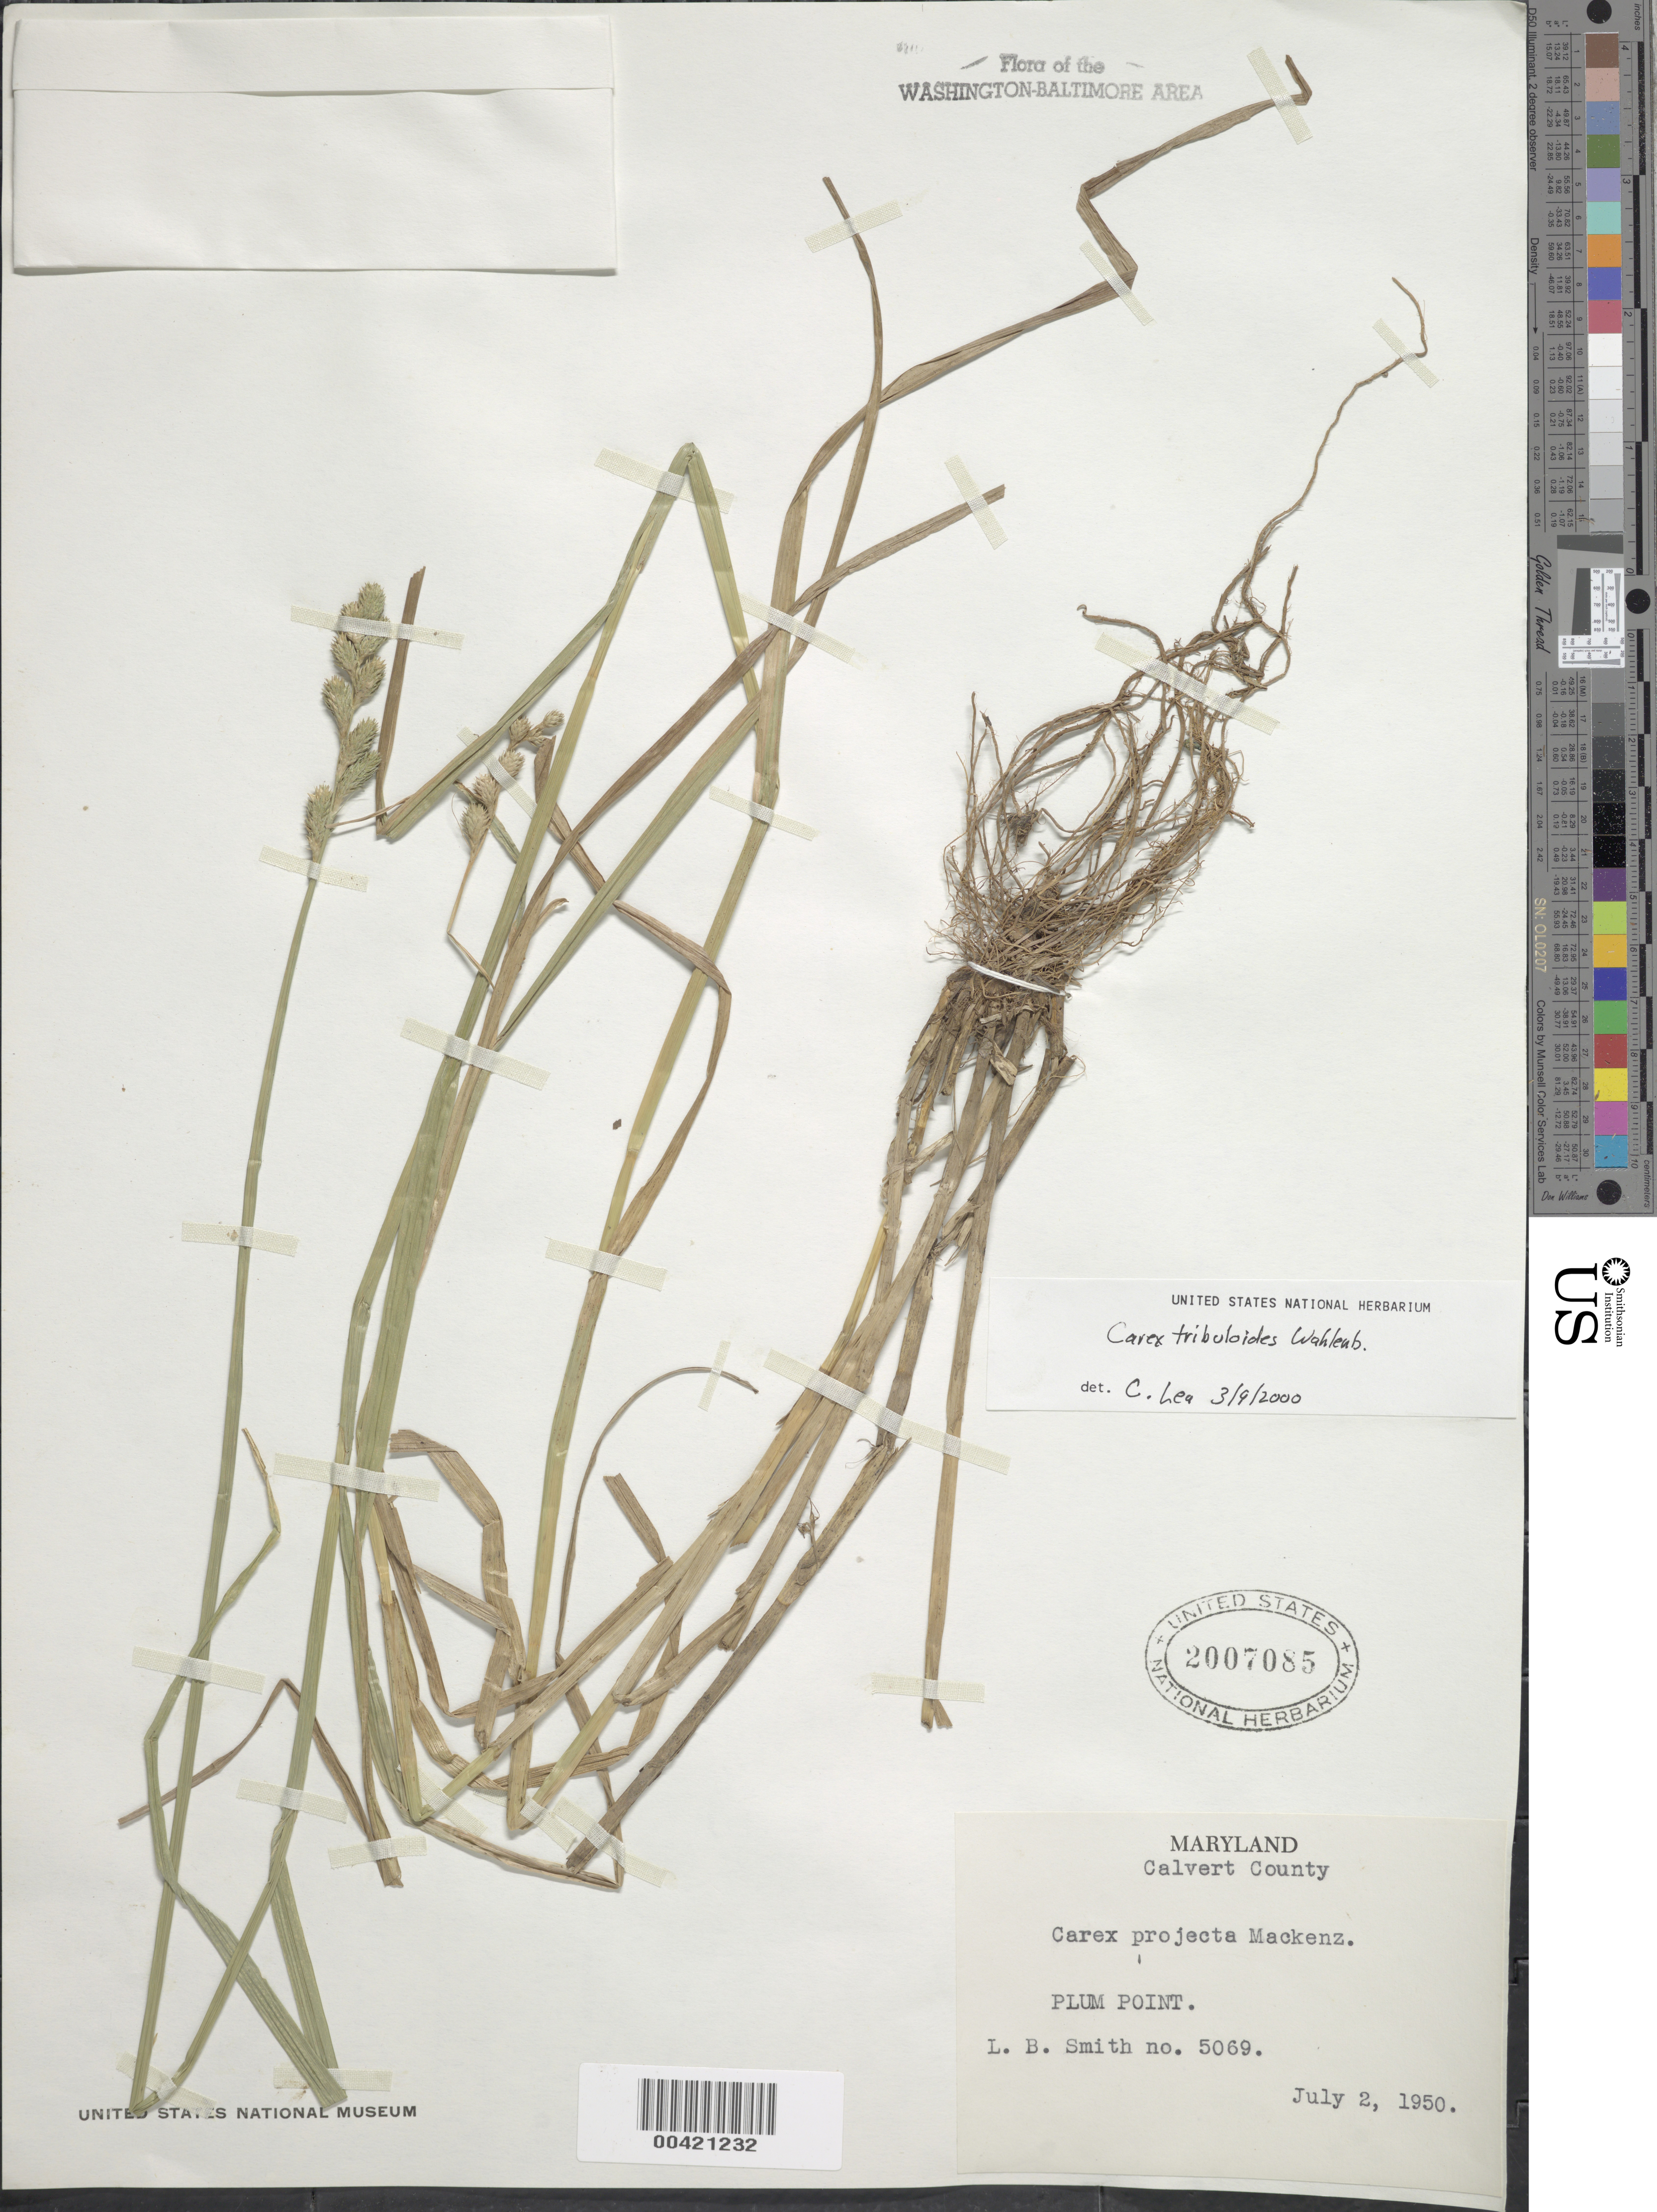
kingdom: Plantae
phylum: Tracheophyta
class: Liliopsida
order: Poales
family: Cyperaceae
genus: Carex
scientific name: Carex tribuloides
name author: Wahlenb.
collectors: L. Smith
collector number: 5069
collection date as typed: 02 Jul 1950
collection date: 1950-07-02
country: United States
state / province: Maryland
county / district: Calvert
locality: Plum Point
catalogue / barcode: US 2007085